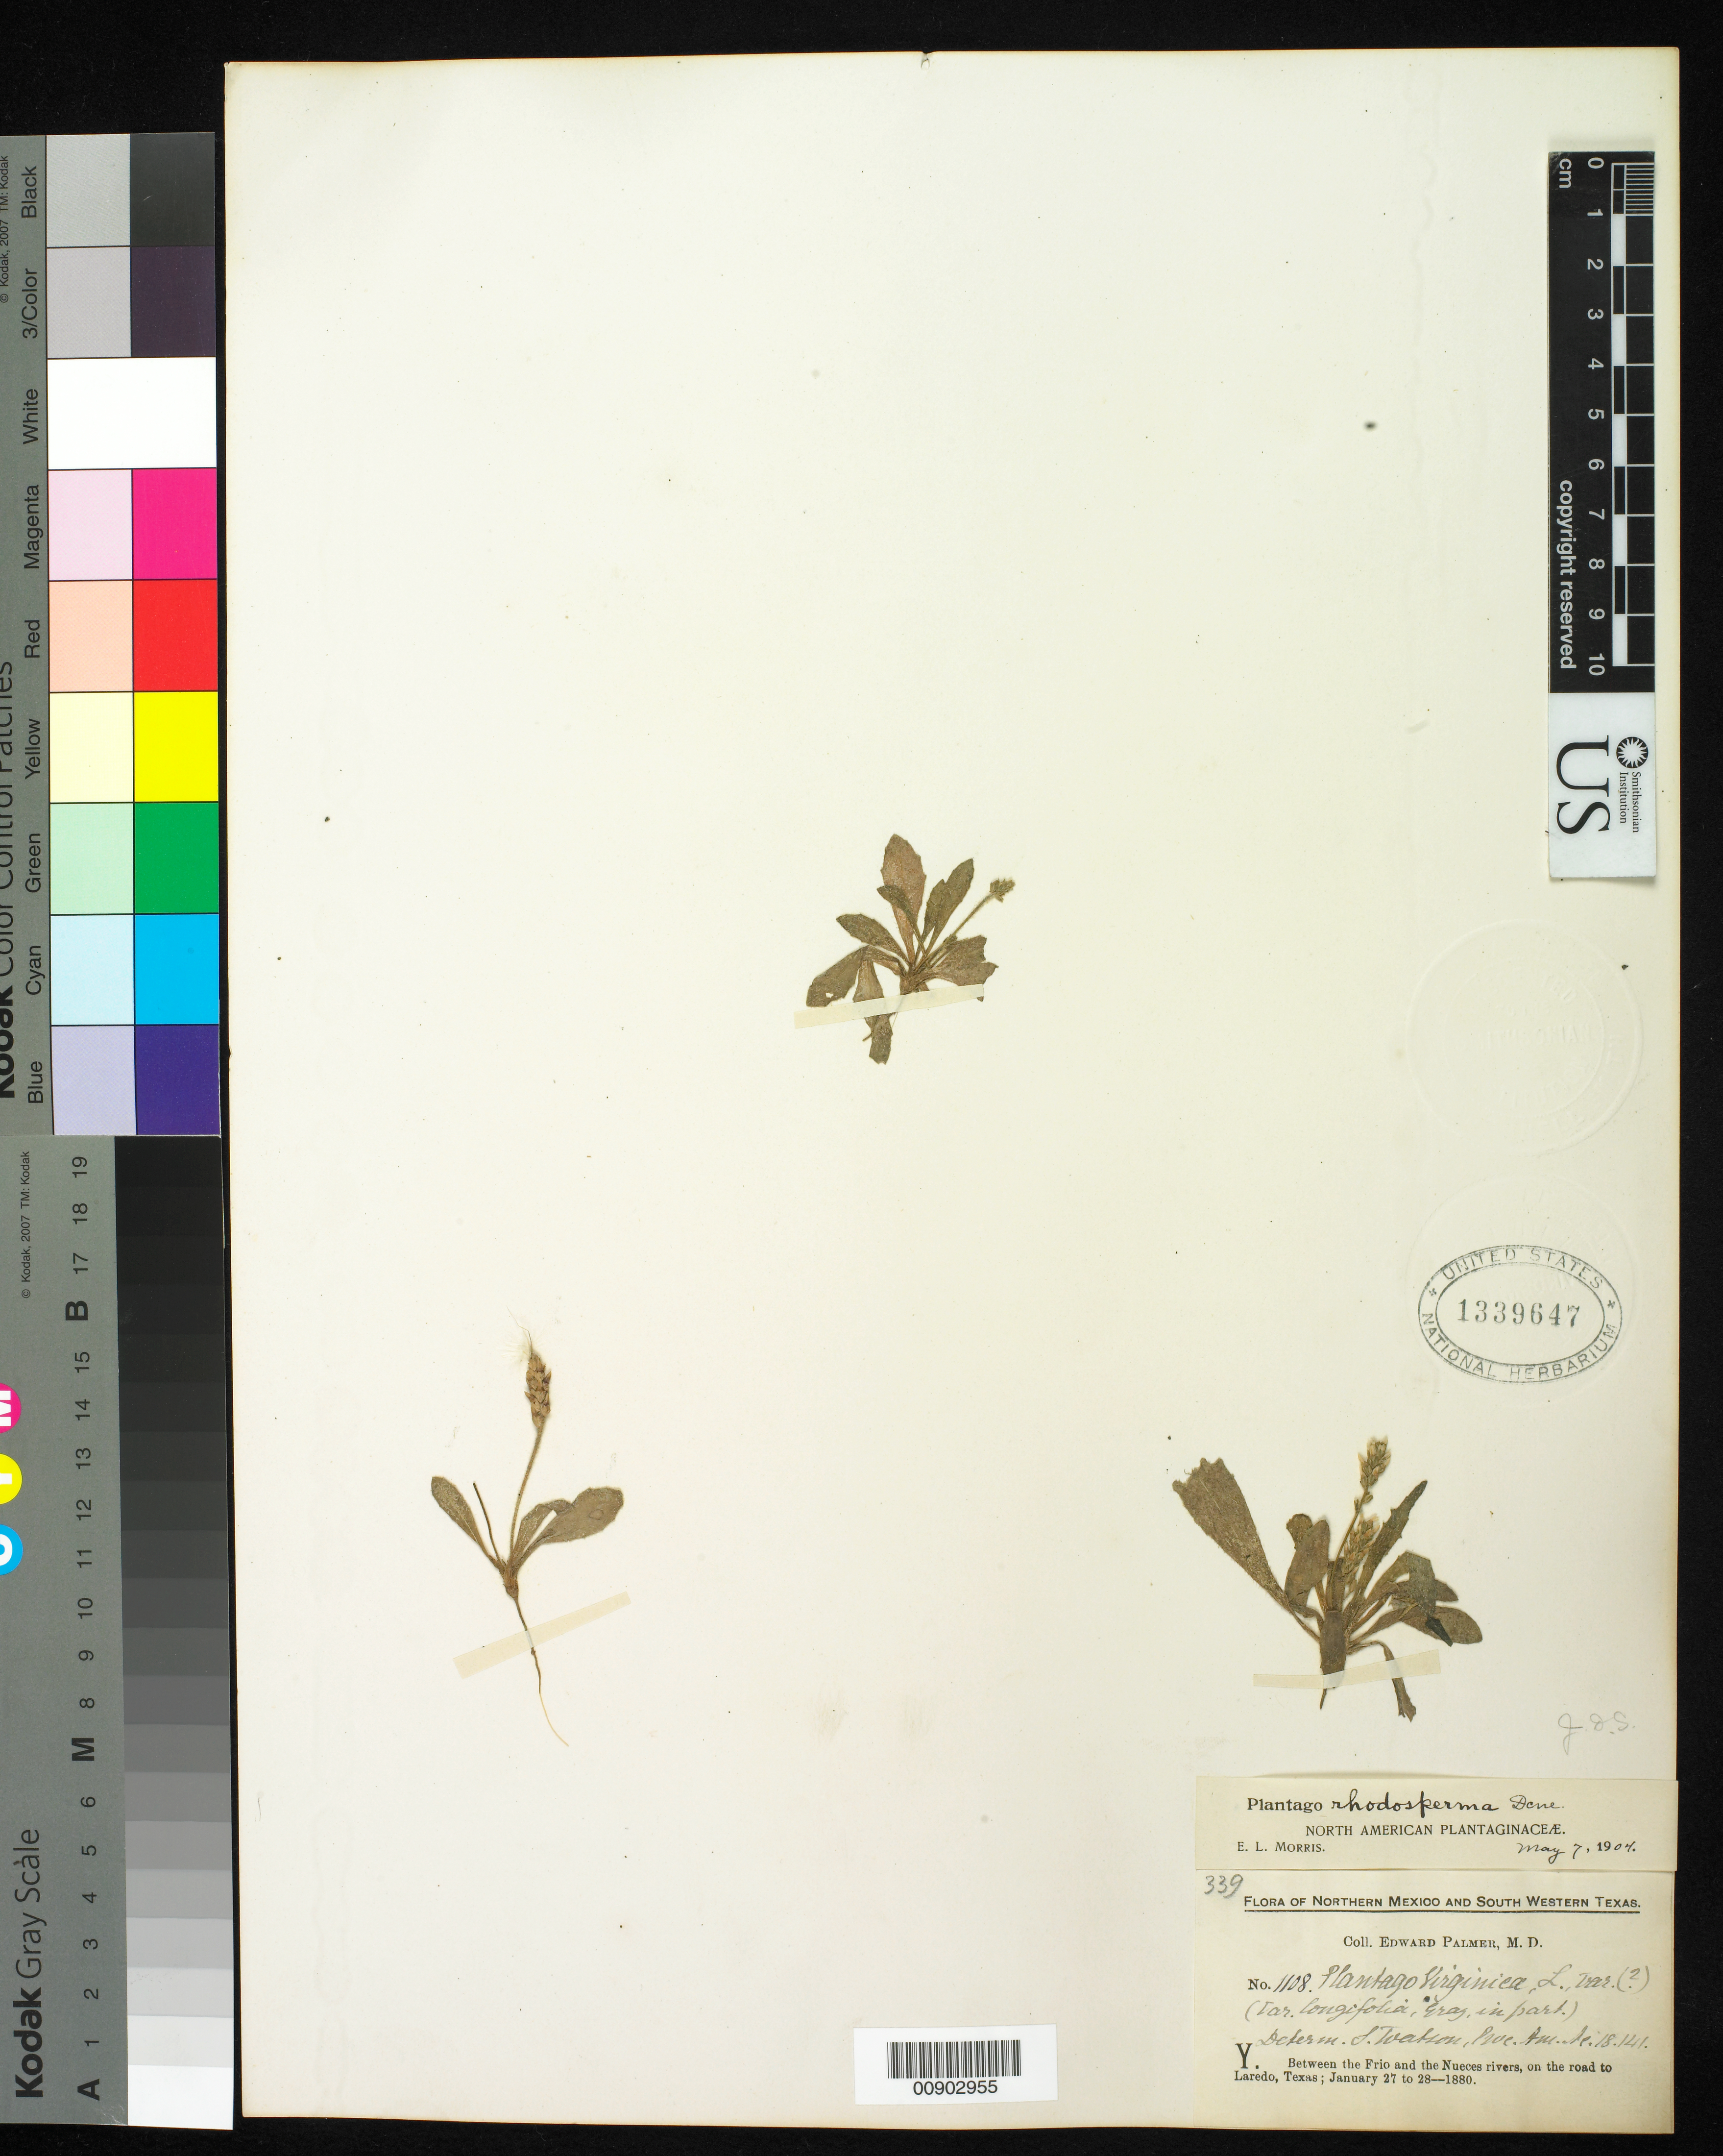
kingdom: Plantae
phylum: Tracheophyta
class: Magnoliopsida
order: Lamiales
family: Plantaginaceae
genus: Plantago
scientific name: Plantago rhodosperma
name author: Decne.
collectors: E. Palmer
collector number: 1108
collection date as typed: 27 Jan 1880 to 28 Jan 1880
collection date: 1880-01-27/1880-01-28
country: United States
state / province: Texas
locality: Y. Between the Frio and the Nueces rivers, on the road to Laredo, Texas.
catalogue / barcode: US 1339647